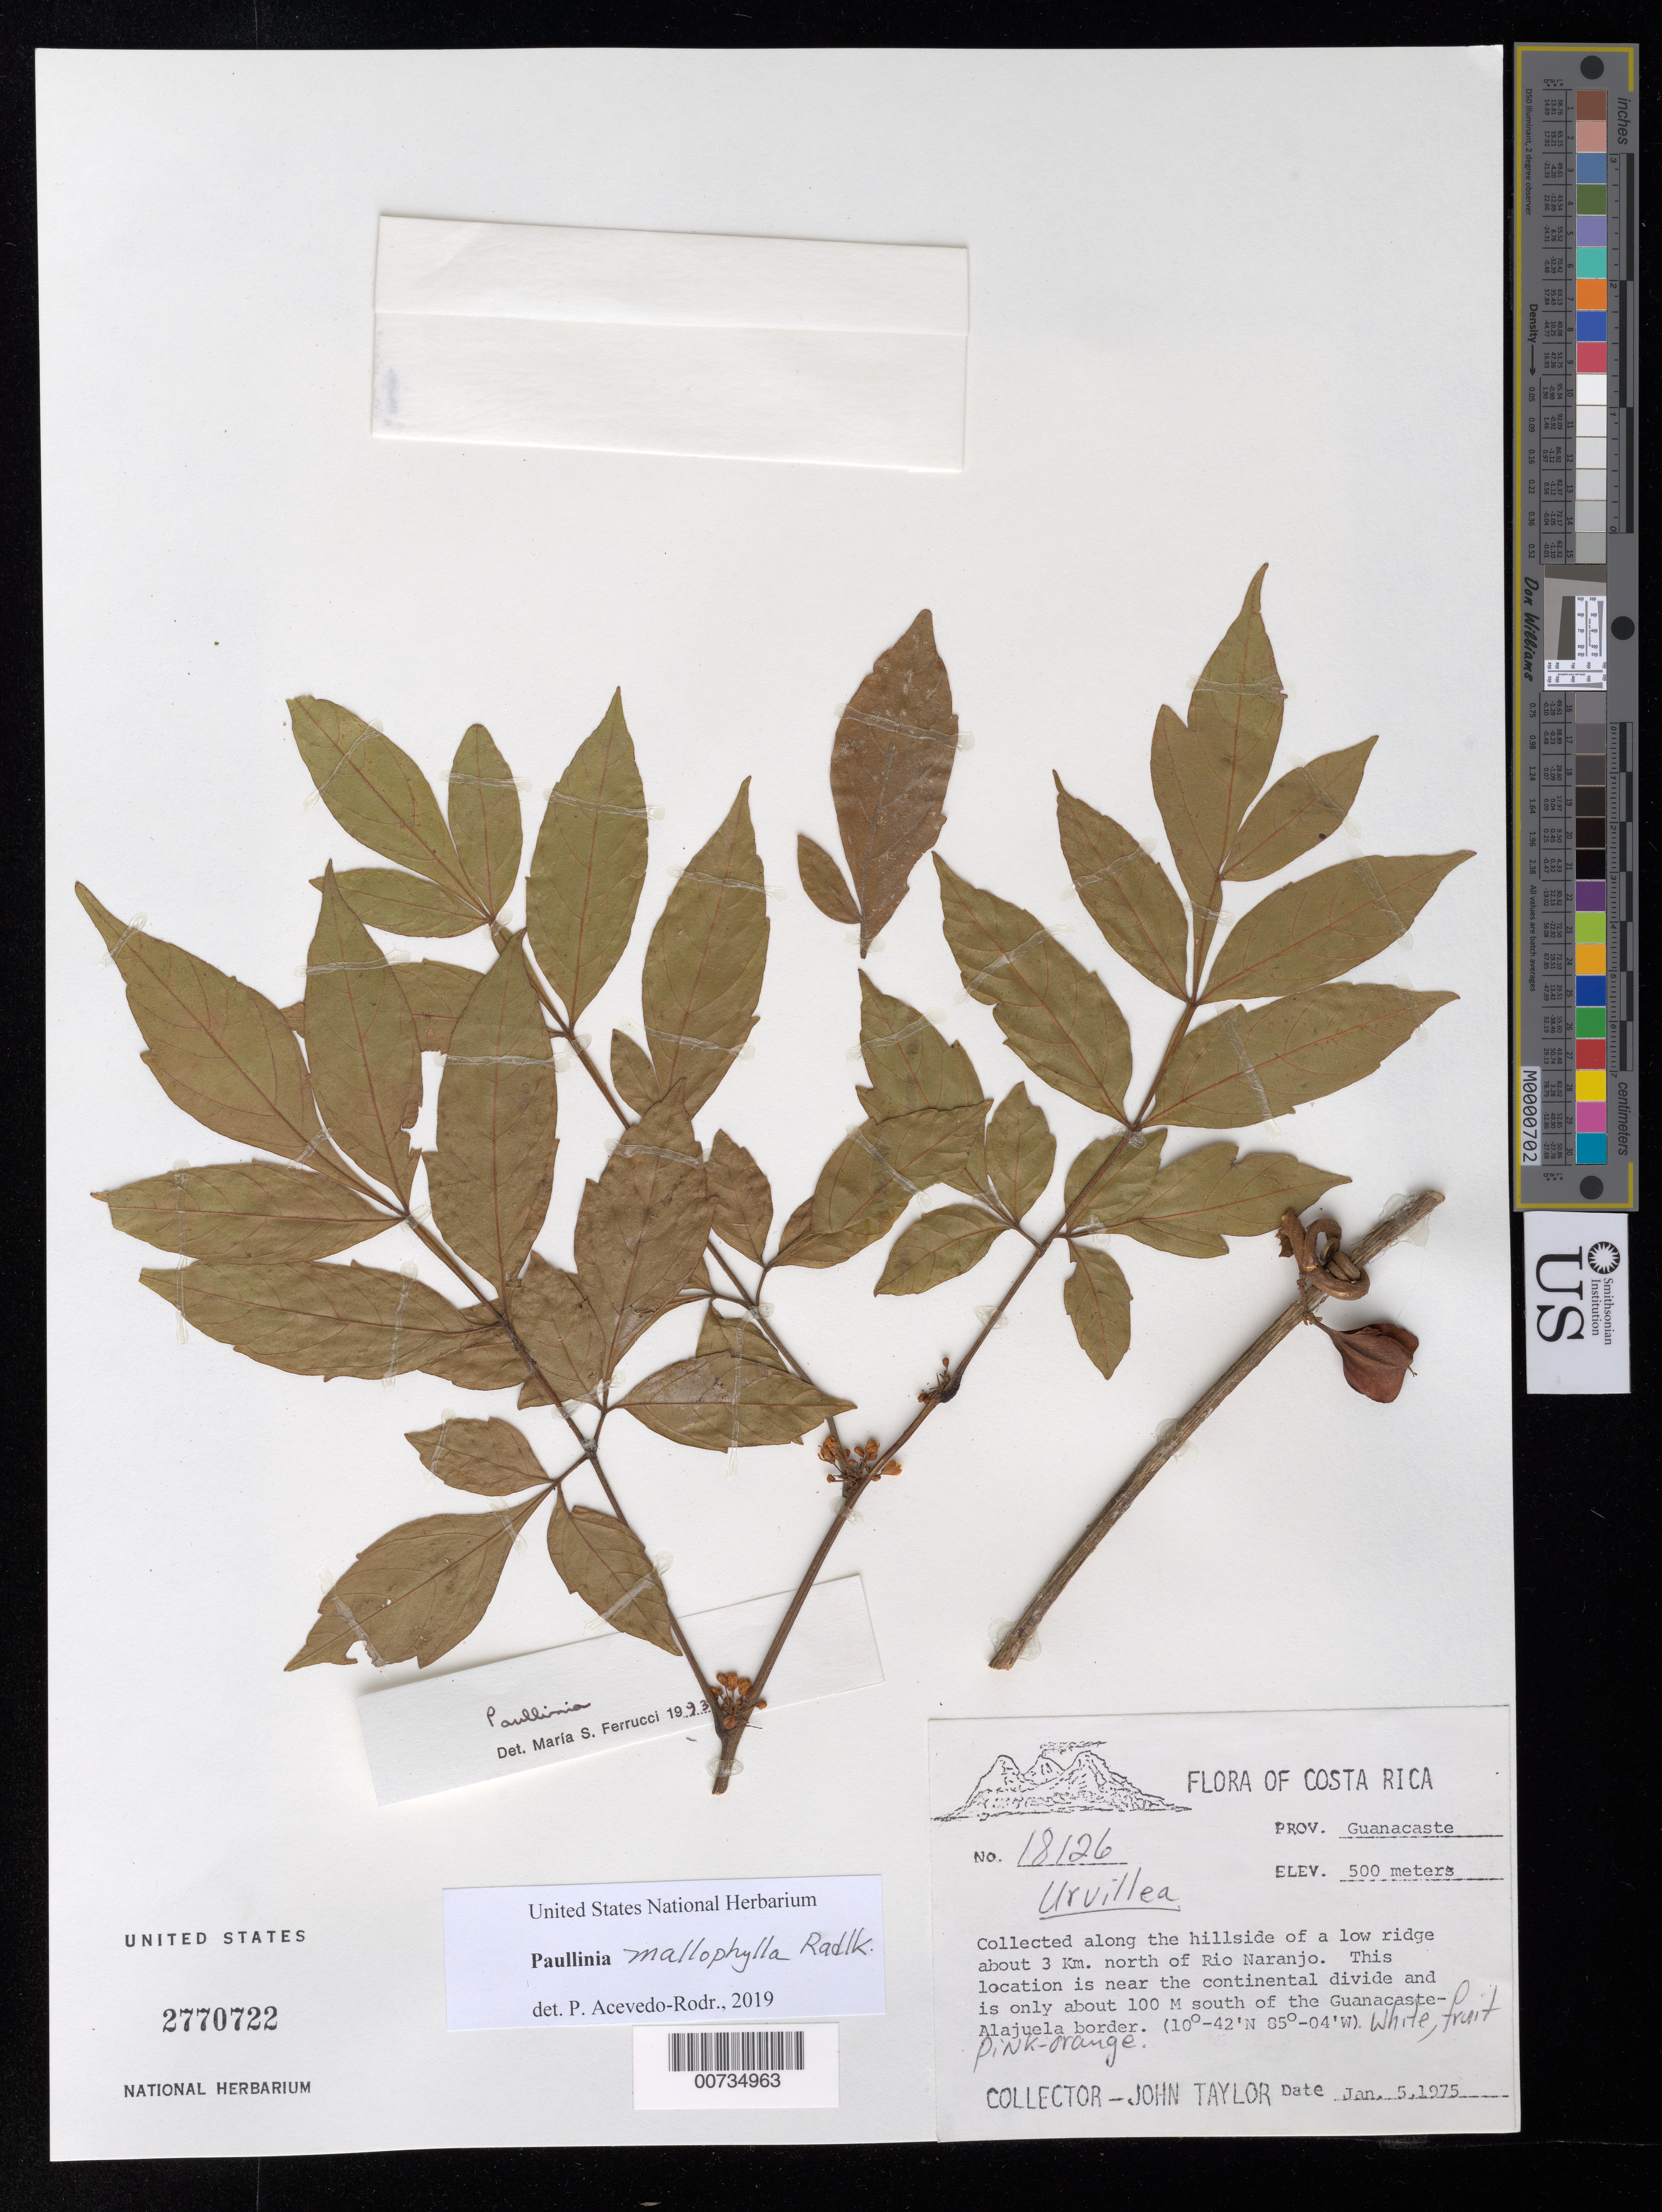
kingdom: Plantae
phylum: Tracheophyta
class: Magnoliopsida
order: Sapindales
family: Sapindaceae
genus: Paullinia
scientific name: Paullinia funicularis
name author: Radlk.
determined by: Acevedo-Rodriguez, P., (US), Smithsonian Institution - National Museum of Natural History (UNITED STATES)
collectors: J. Taylor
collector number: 18126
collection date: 1975-01-05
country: Costa Rica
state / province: Guanacaste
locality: About 3 km north of Rio Naranjo. Near the continental divide and is only about 100 M south of the Guanacaste-Alajuela border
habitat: hillside of a low ridge.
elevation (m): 500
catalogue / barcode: US 2770722